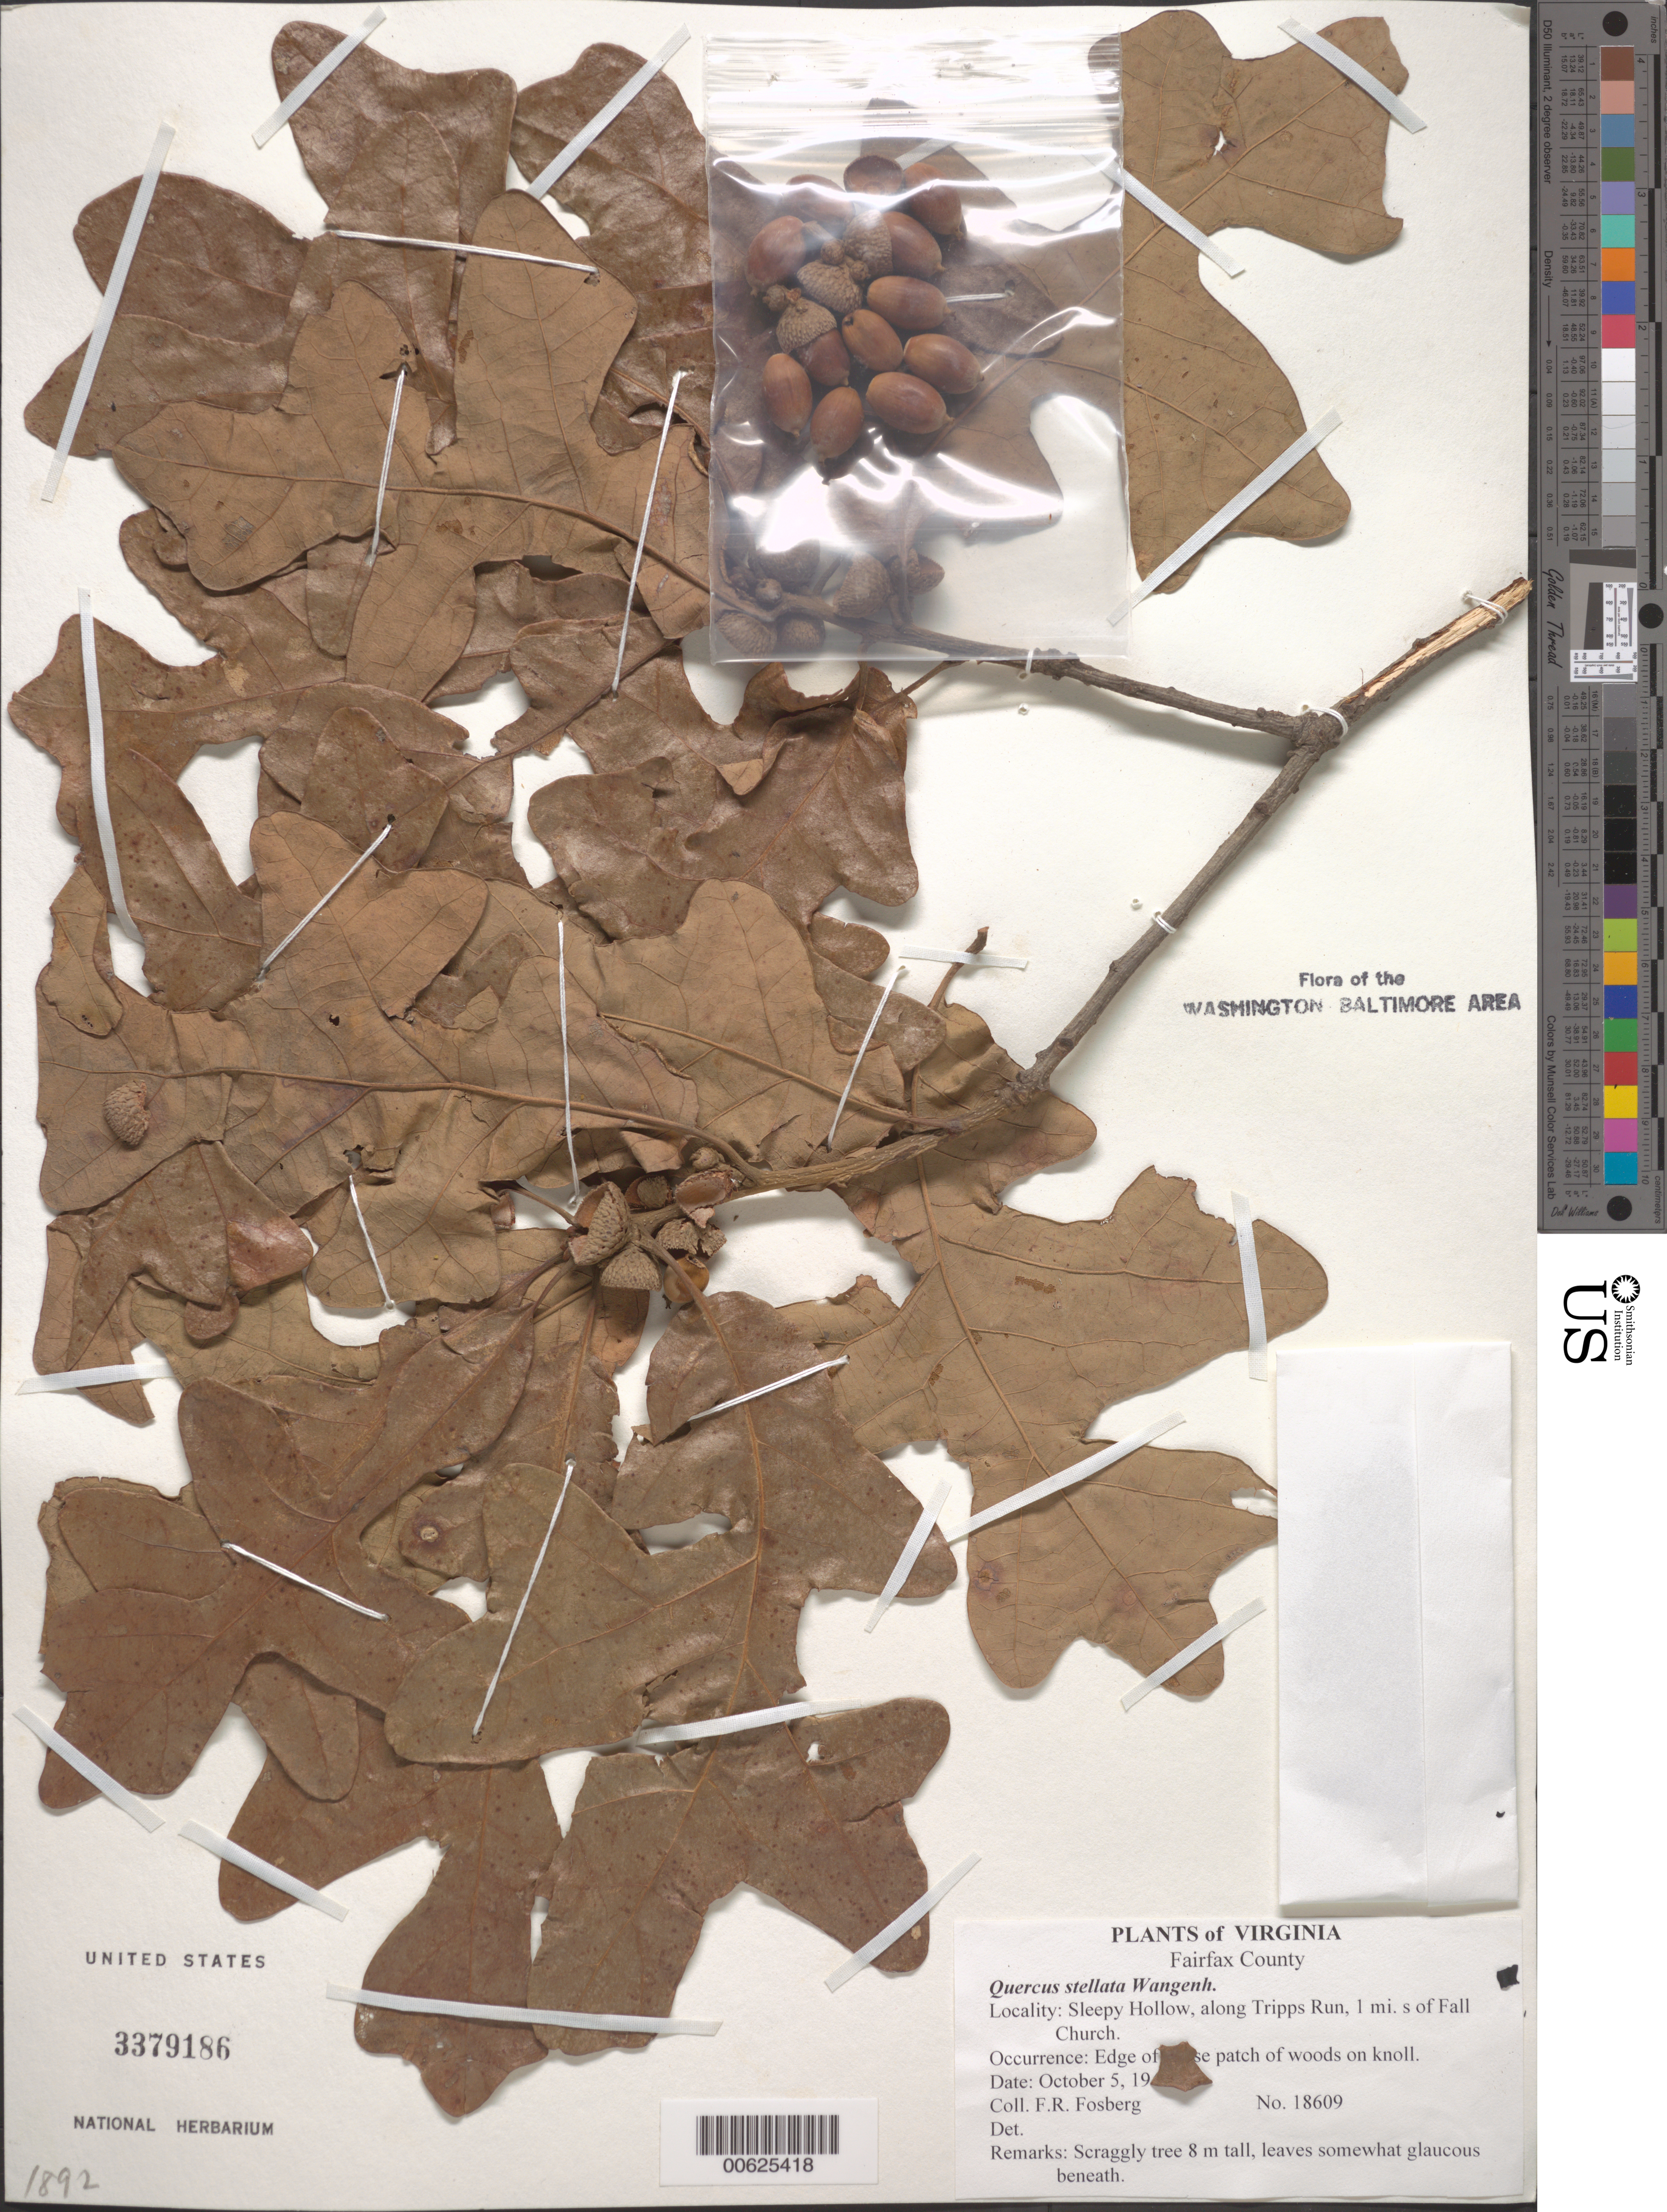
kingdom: Plantae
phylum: Tracheophyta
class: Magnoliopsida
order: Fagales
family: Fagaceae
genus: Quercus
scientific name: Quercus stellata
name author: Wangenh.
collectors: F. R. Fosberg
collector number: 18609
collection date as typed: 05 Oct 1941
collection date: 1941-10-05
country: United States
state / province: Virginia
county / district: Fairfax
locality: Sleepy Hollow, along Tripps Run, 1 mi. S of Falls Church.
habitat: Edge of dense patch of woods on knoll.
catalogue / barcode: US 3379186